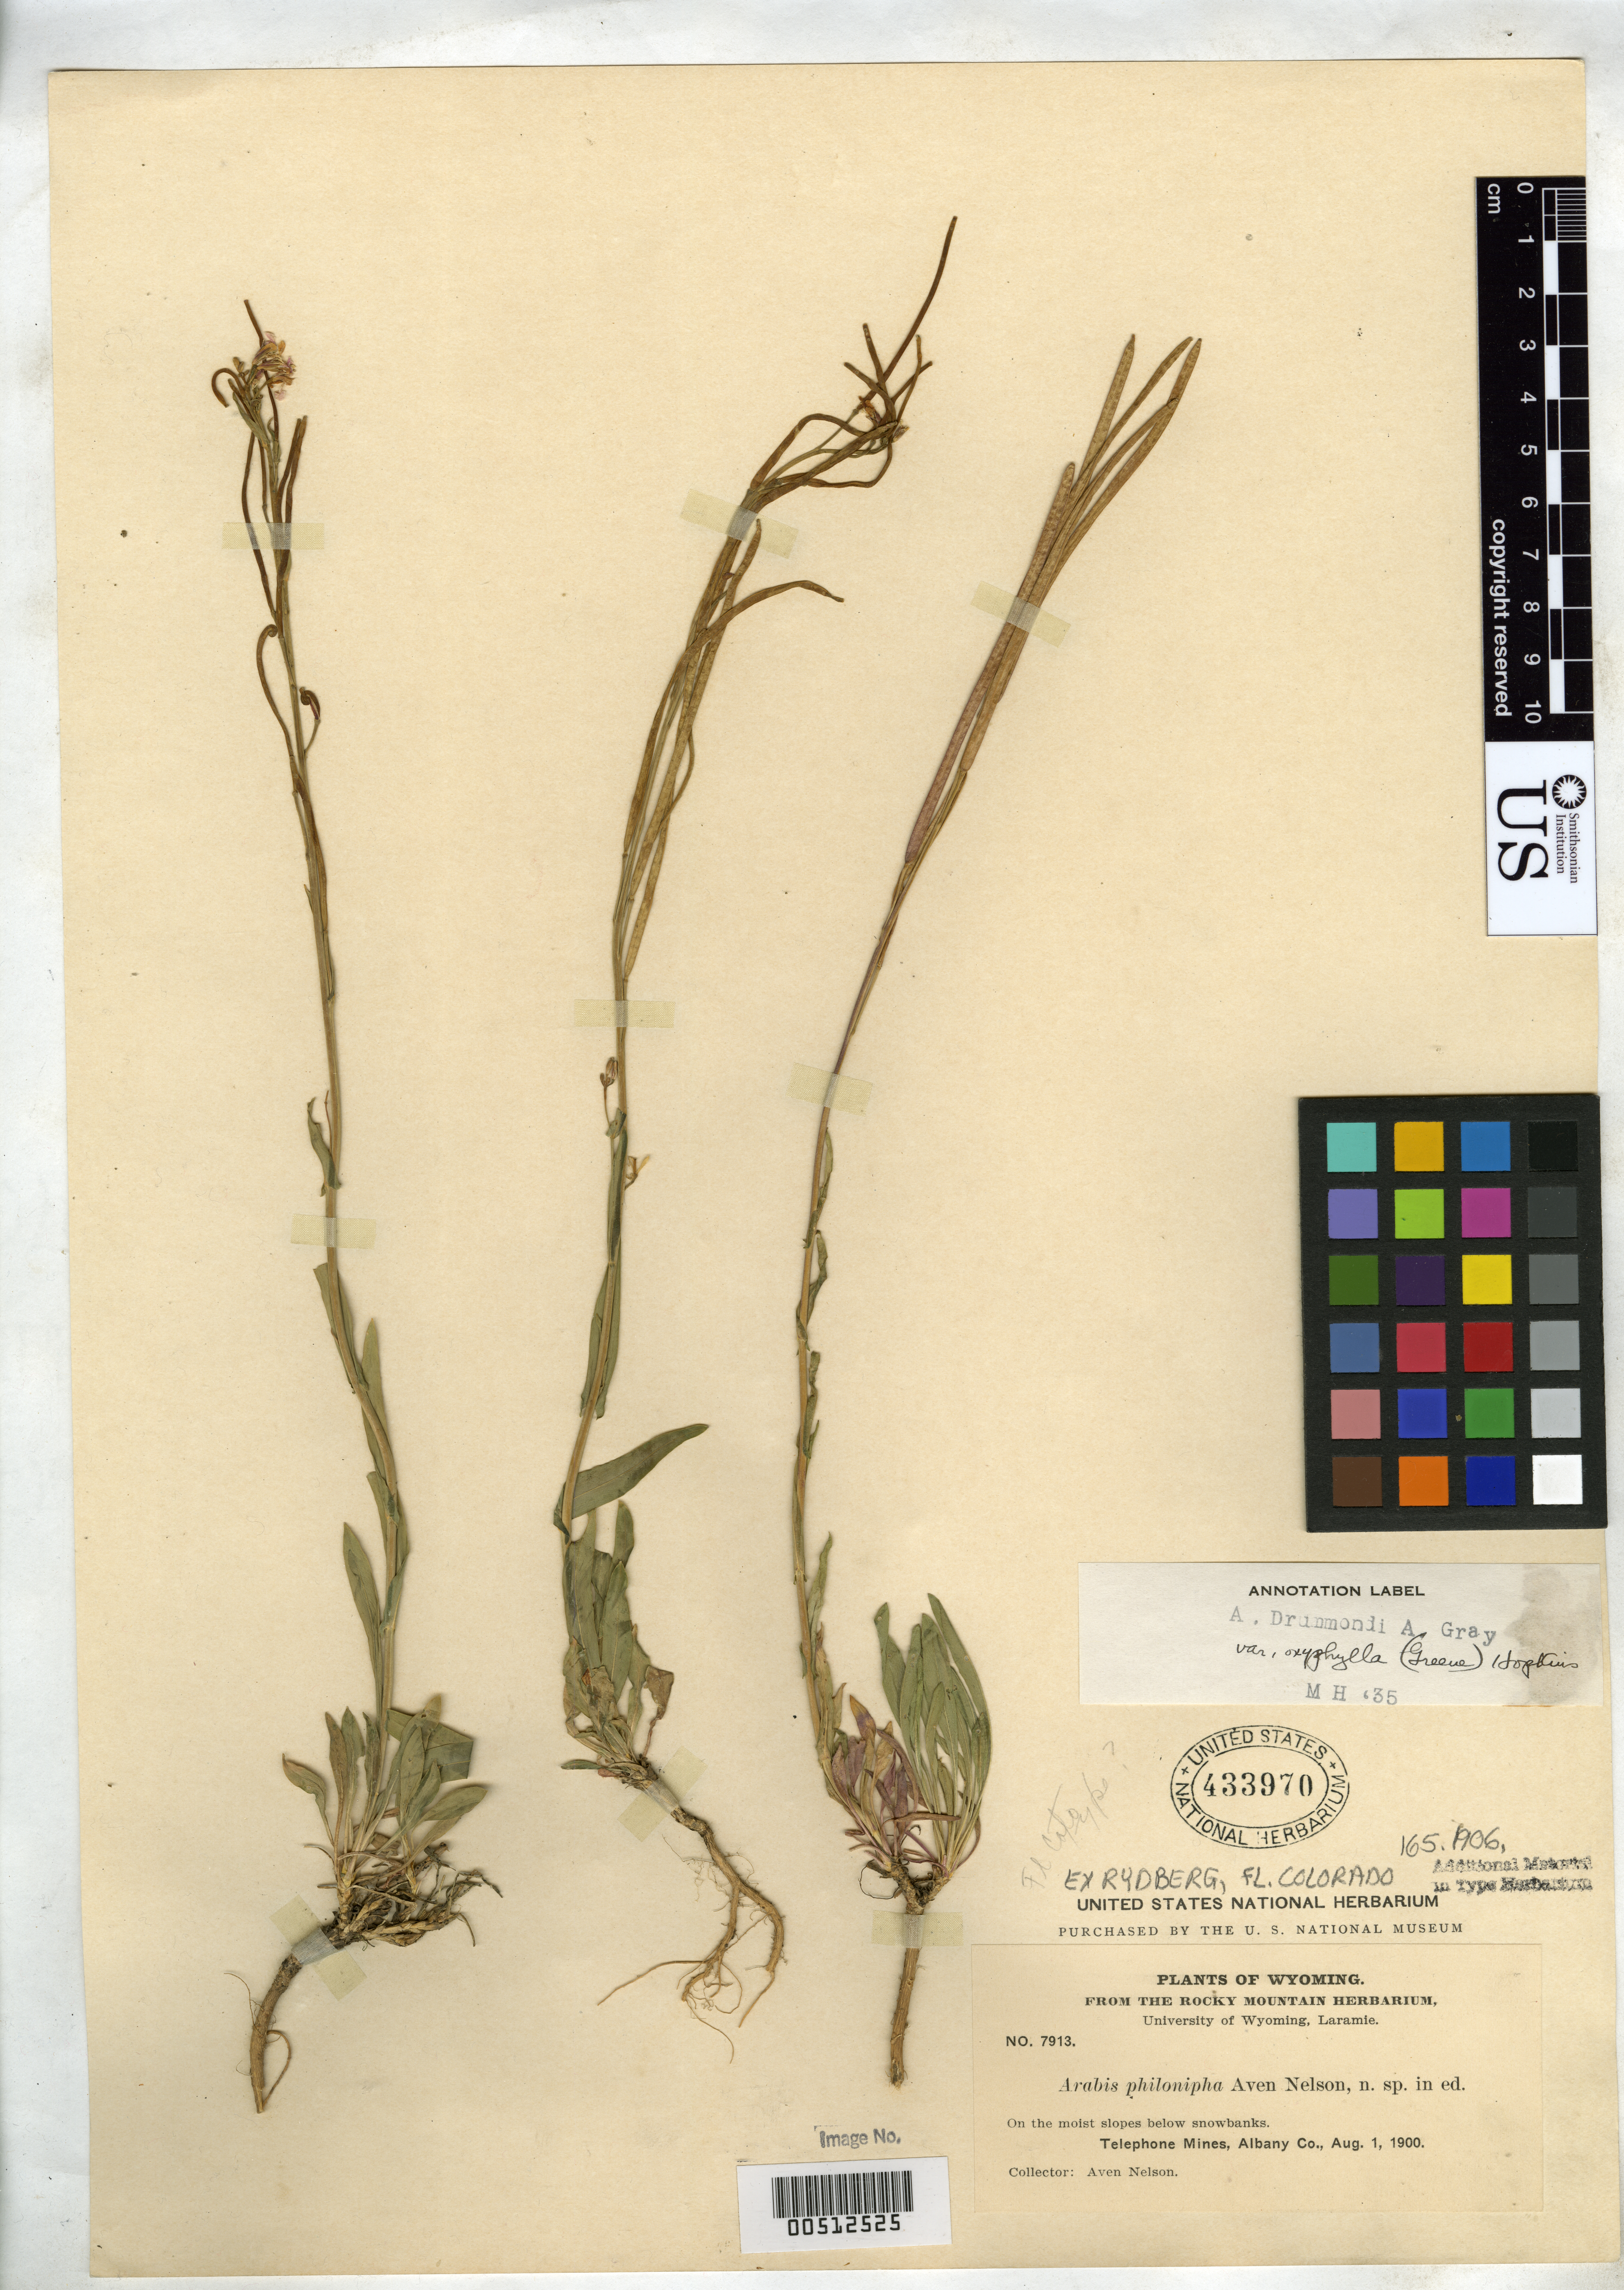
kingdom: Plantae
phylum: Tracheophyta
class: Magnoliopsida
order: Brassicales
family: Brassicaceae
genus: Arabis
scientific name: Arabis philonipha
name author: A. Nelson ex Rydb.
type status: Isolectotype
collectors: A. Nelson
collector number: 7913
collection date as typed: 01 Aug 1900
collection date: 1900-08-01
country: United States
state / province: Wyoming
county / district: Albany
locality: Telephone Mines.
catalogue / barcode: US 433970